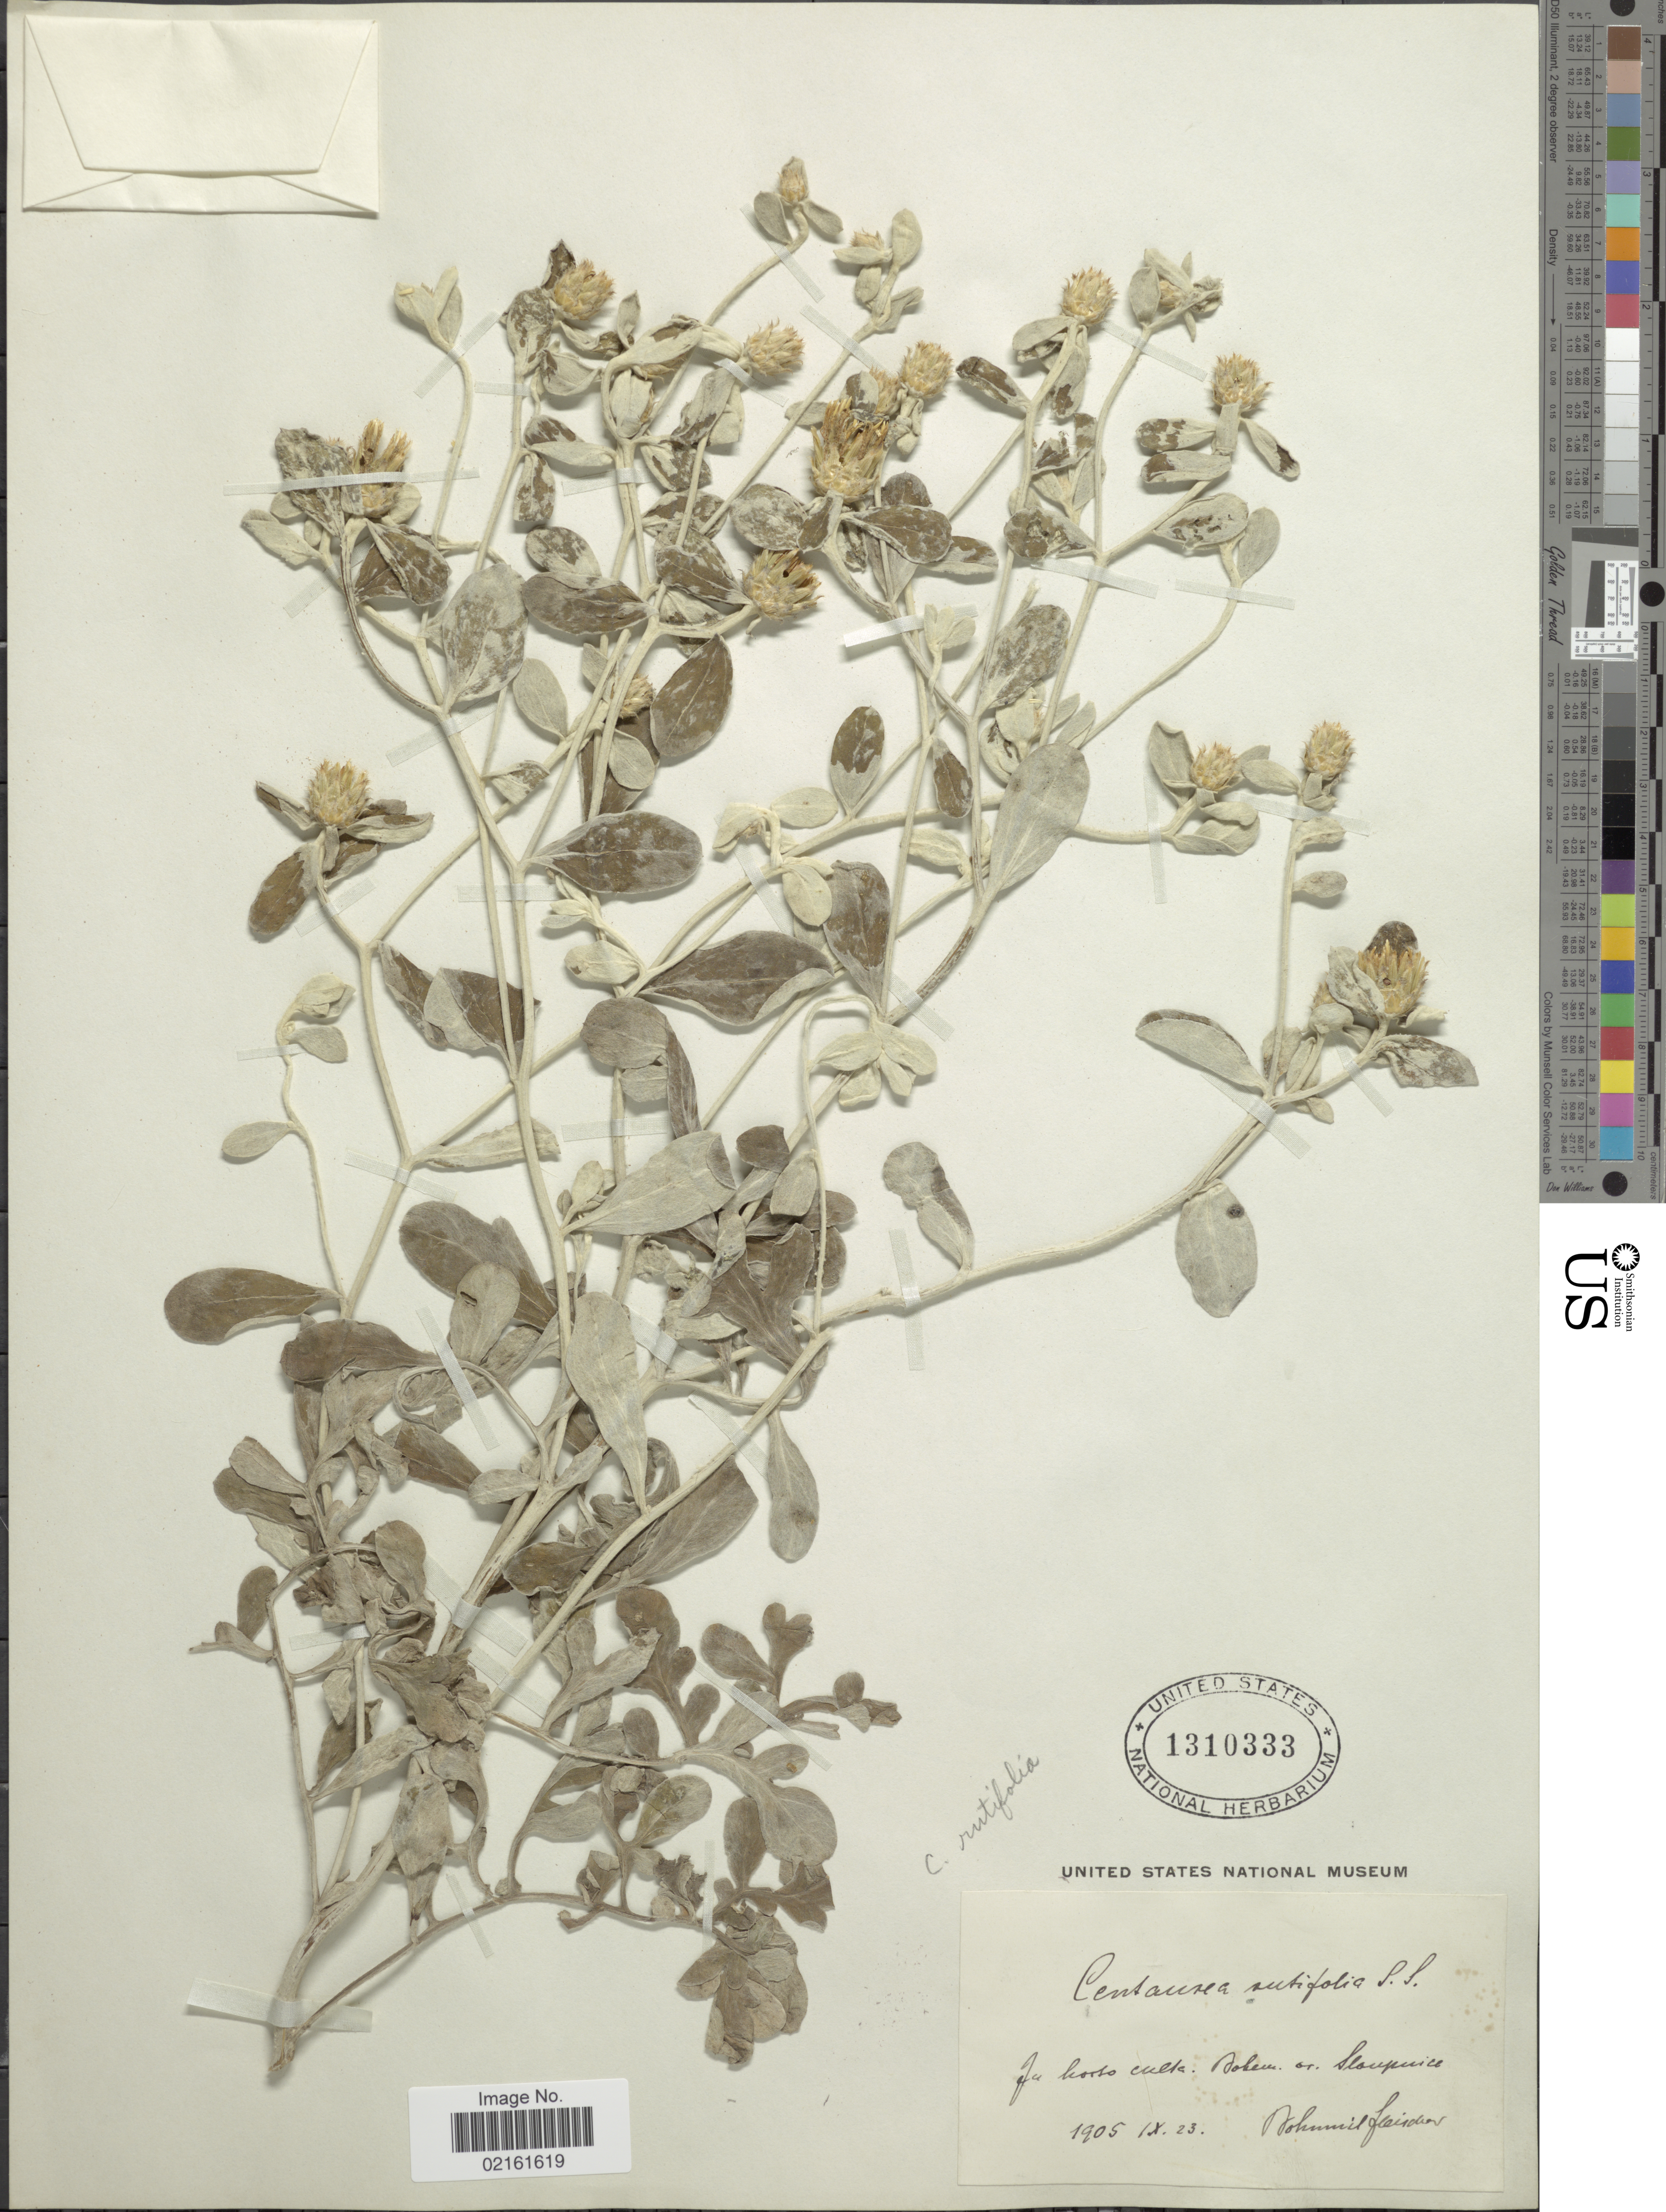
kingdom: Plantae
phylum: Tracheophyta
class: Magnoliopsida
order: Asterales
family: Asteraceae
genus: Centaurea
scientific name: Centaurea rutifolia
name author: Sibth. & Sm.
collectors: B. Fleischer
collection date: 1905-09-23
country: Czechia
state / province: Pardubice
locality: In horto culta. Bohem. or. Sloupuice [interpreted]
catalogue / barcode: US 1310333